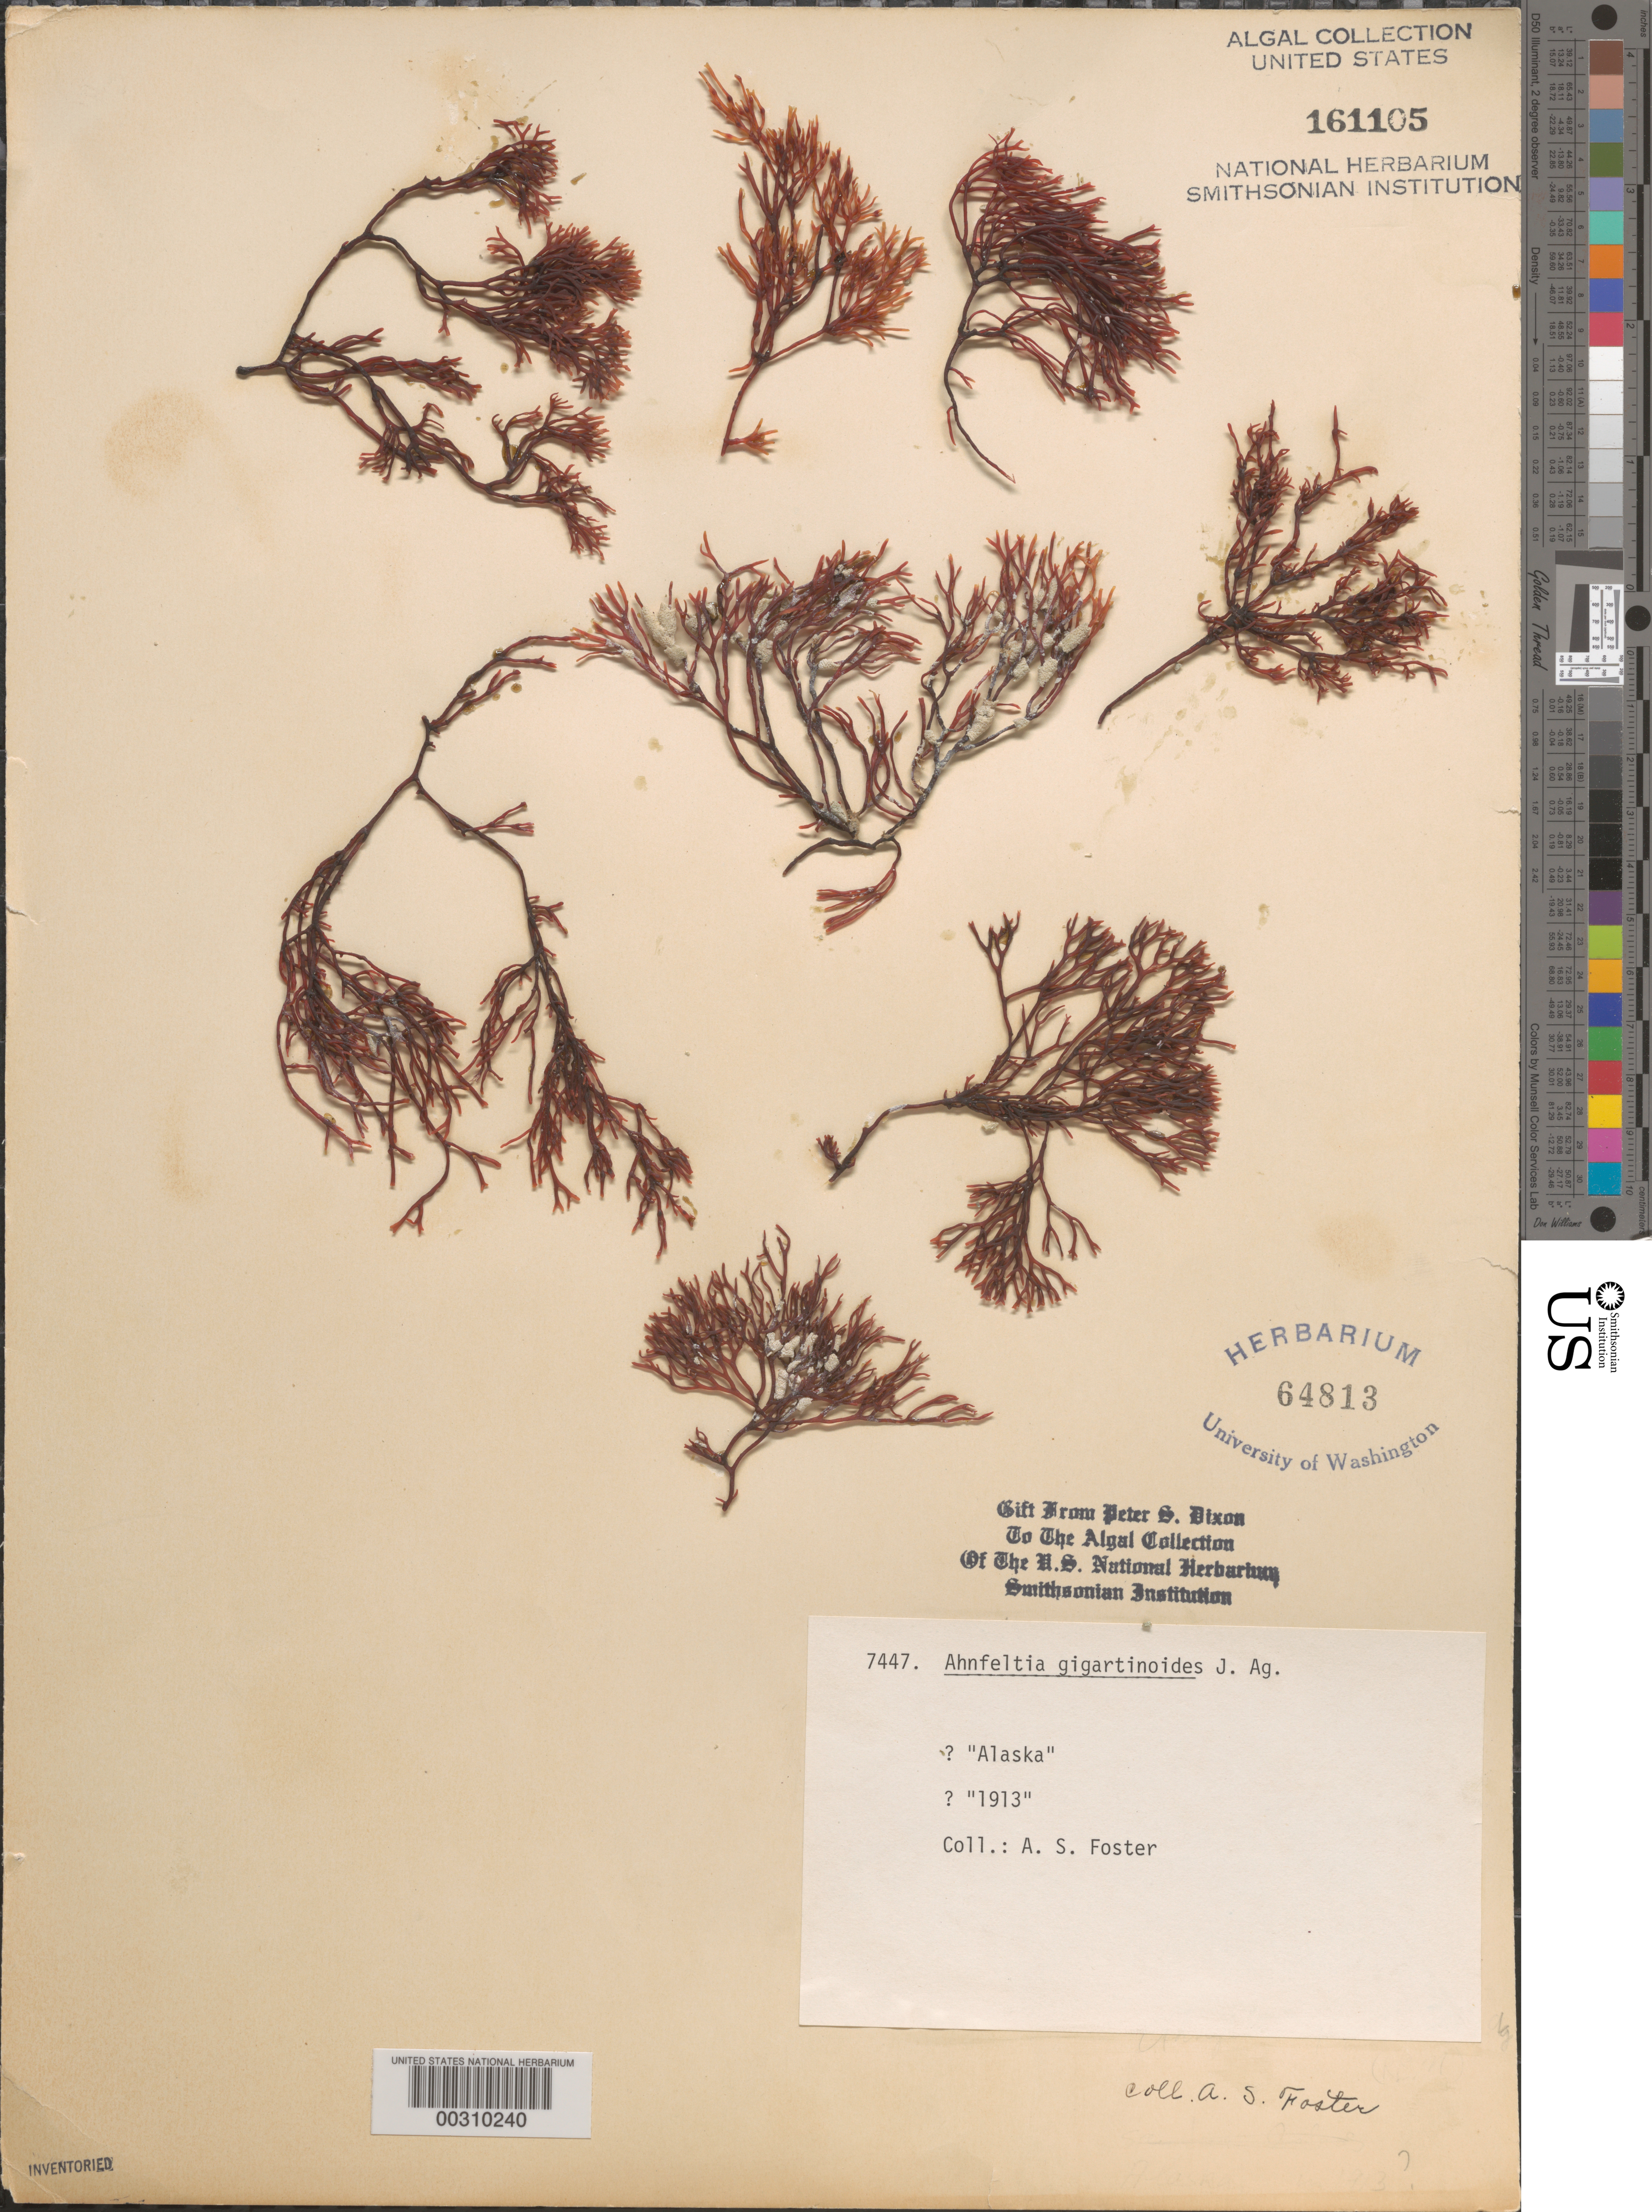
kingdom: Plantae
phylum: Rhodophyta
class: Florideophyceae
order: Ahnfeltiales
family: Ahnfeltiaceae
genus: Ahnfeltia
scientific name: Ahnfeltia gigartinoides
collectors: A. S. Foster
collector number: PSD 7447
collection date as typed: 1913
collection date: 1913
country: United States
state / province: Alaska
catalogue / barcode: US 161105